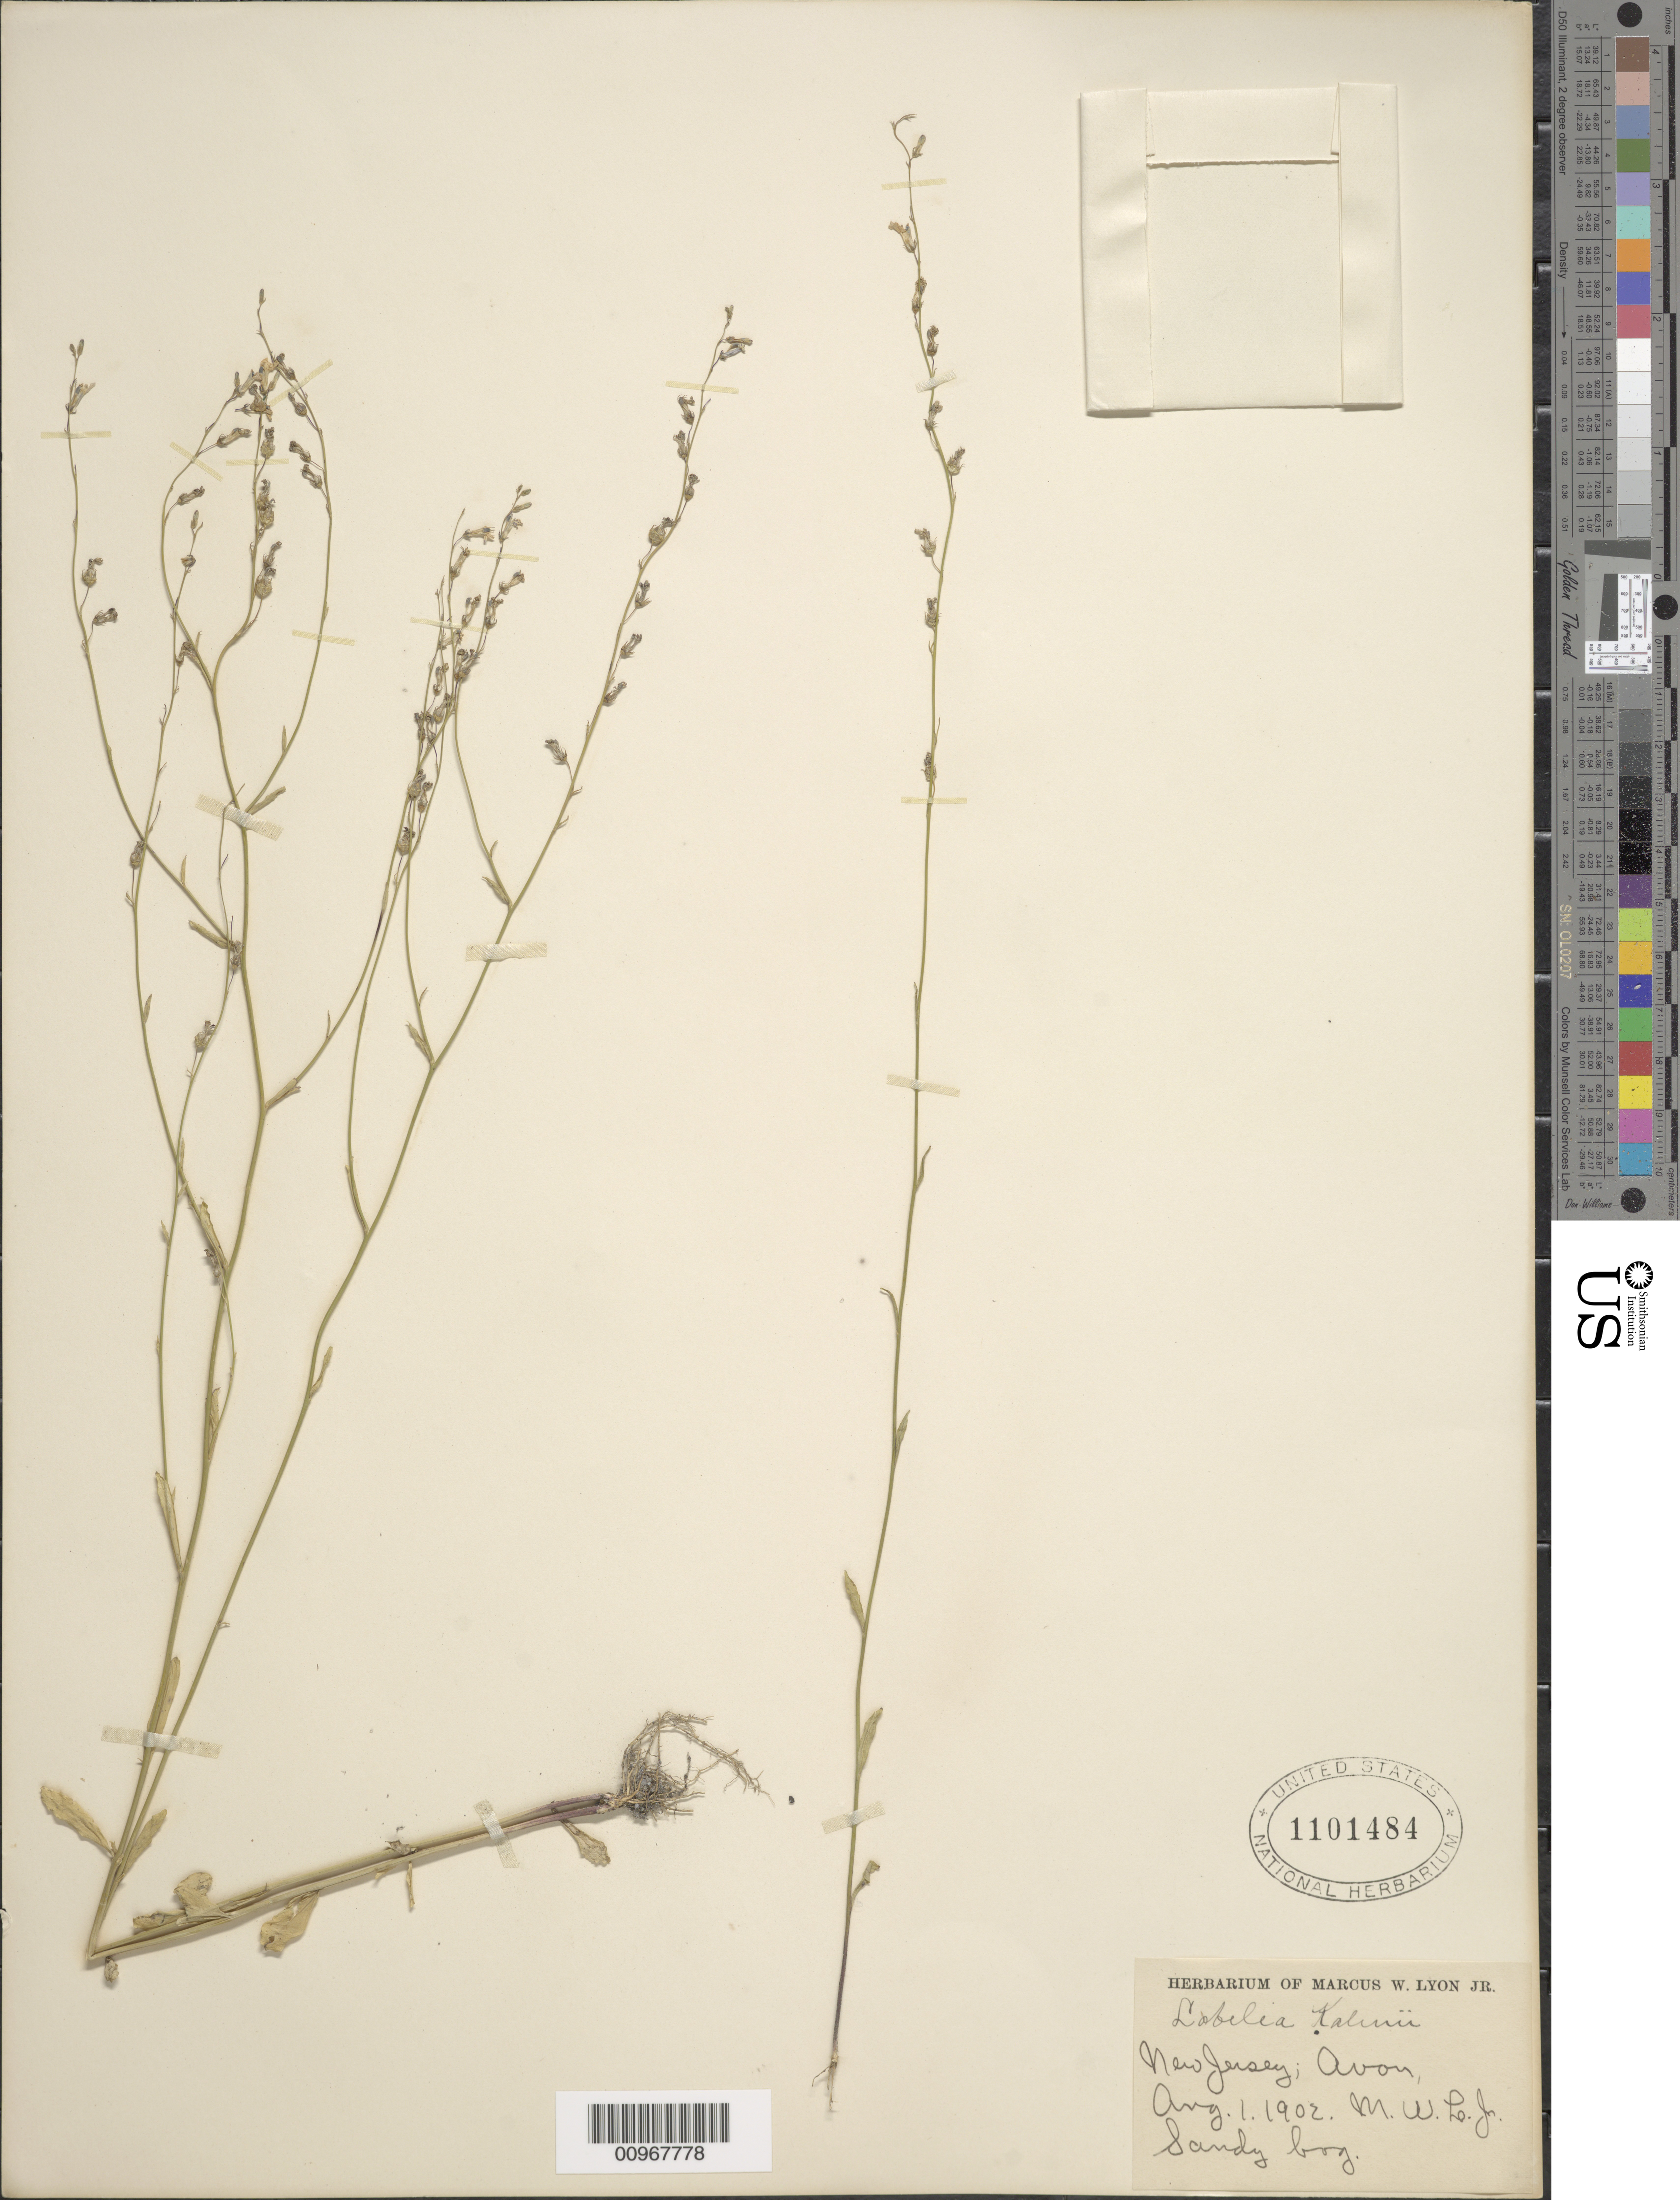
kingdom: Plantae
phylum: Tracheophyta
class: Magnoliopsida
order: Asterales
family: Campanulaceae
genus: Lobelia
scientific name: Lobelia kalmii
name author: L.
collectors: M. W. Lyon Jr.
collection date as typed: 01 Aug 1902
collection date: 1902-08-01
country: United States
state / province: New Jersey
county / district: Monmouth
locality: Avon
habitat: sandy bog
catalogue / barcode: US 1101484